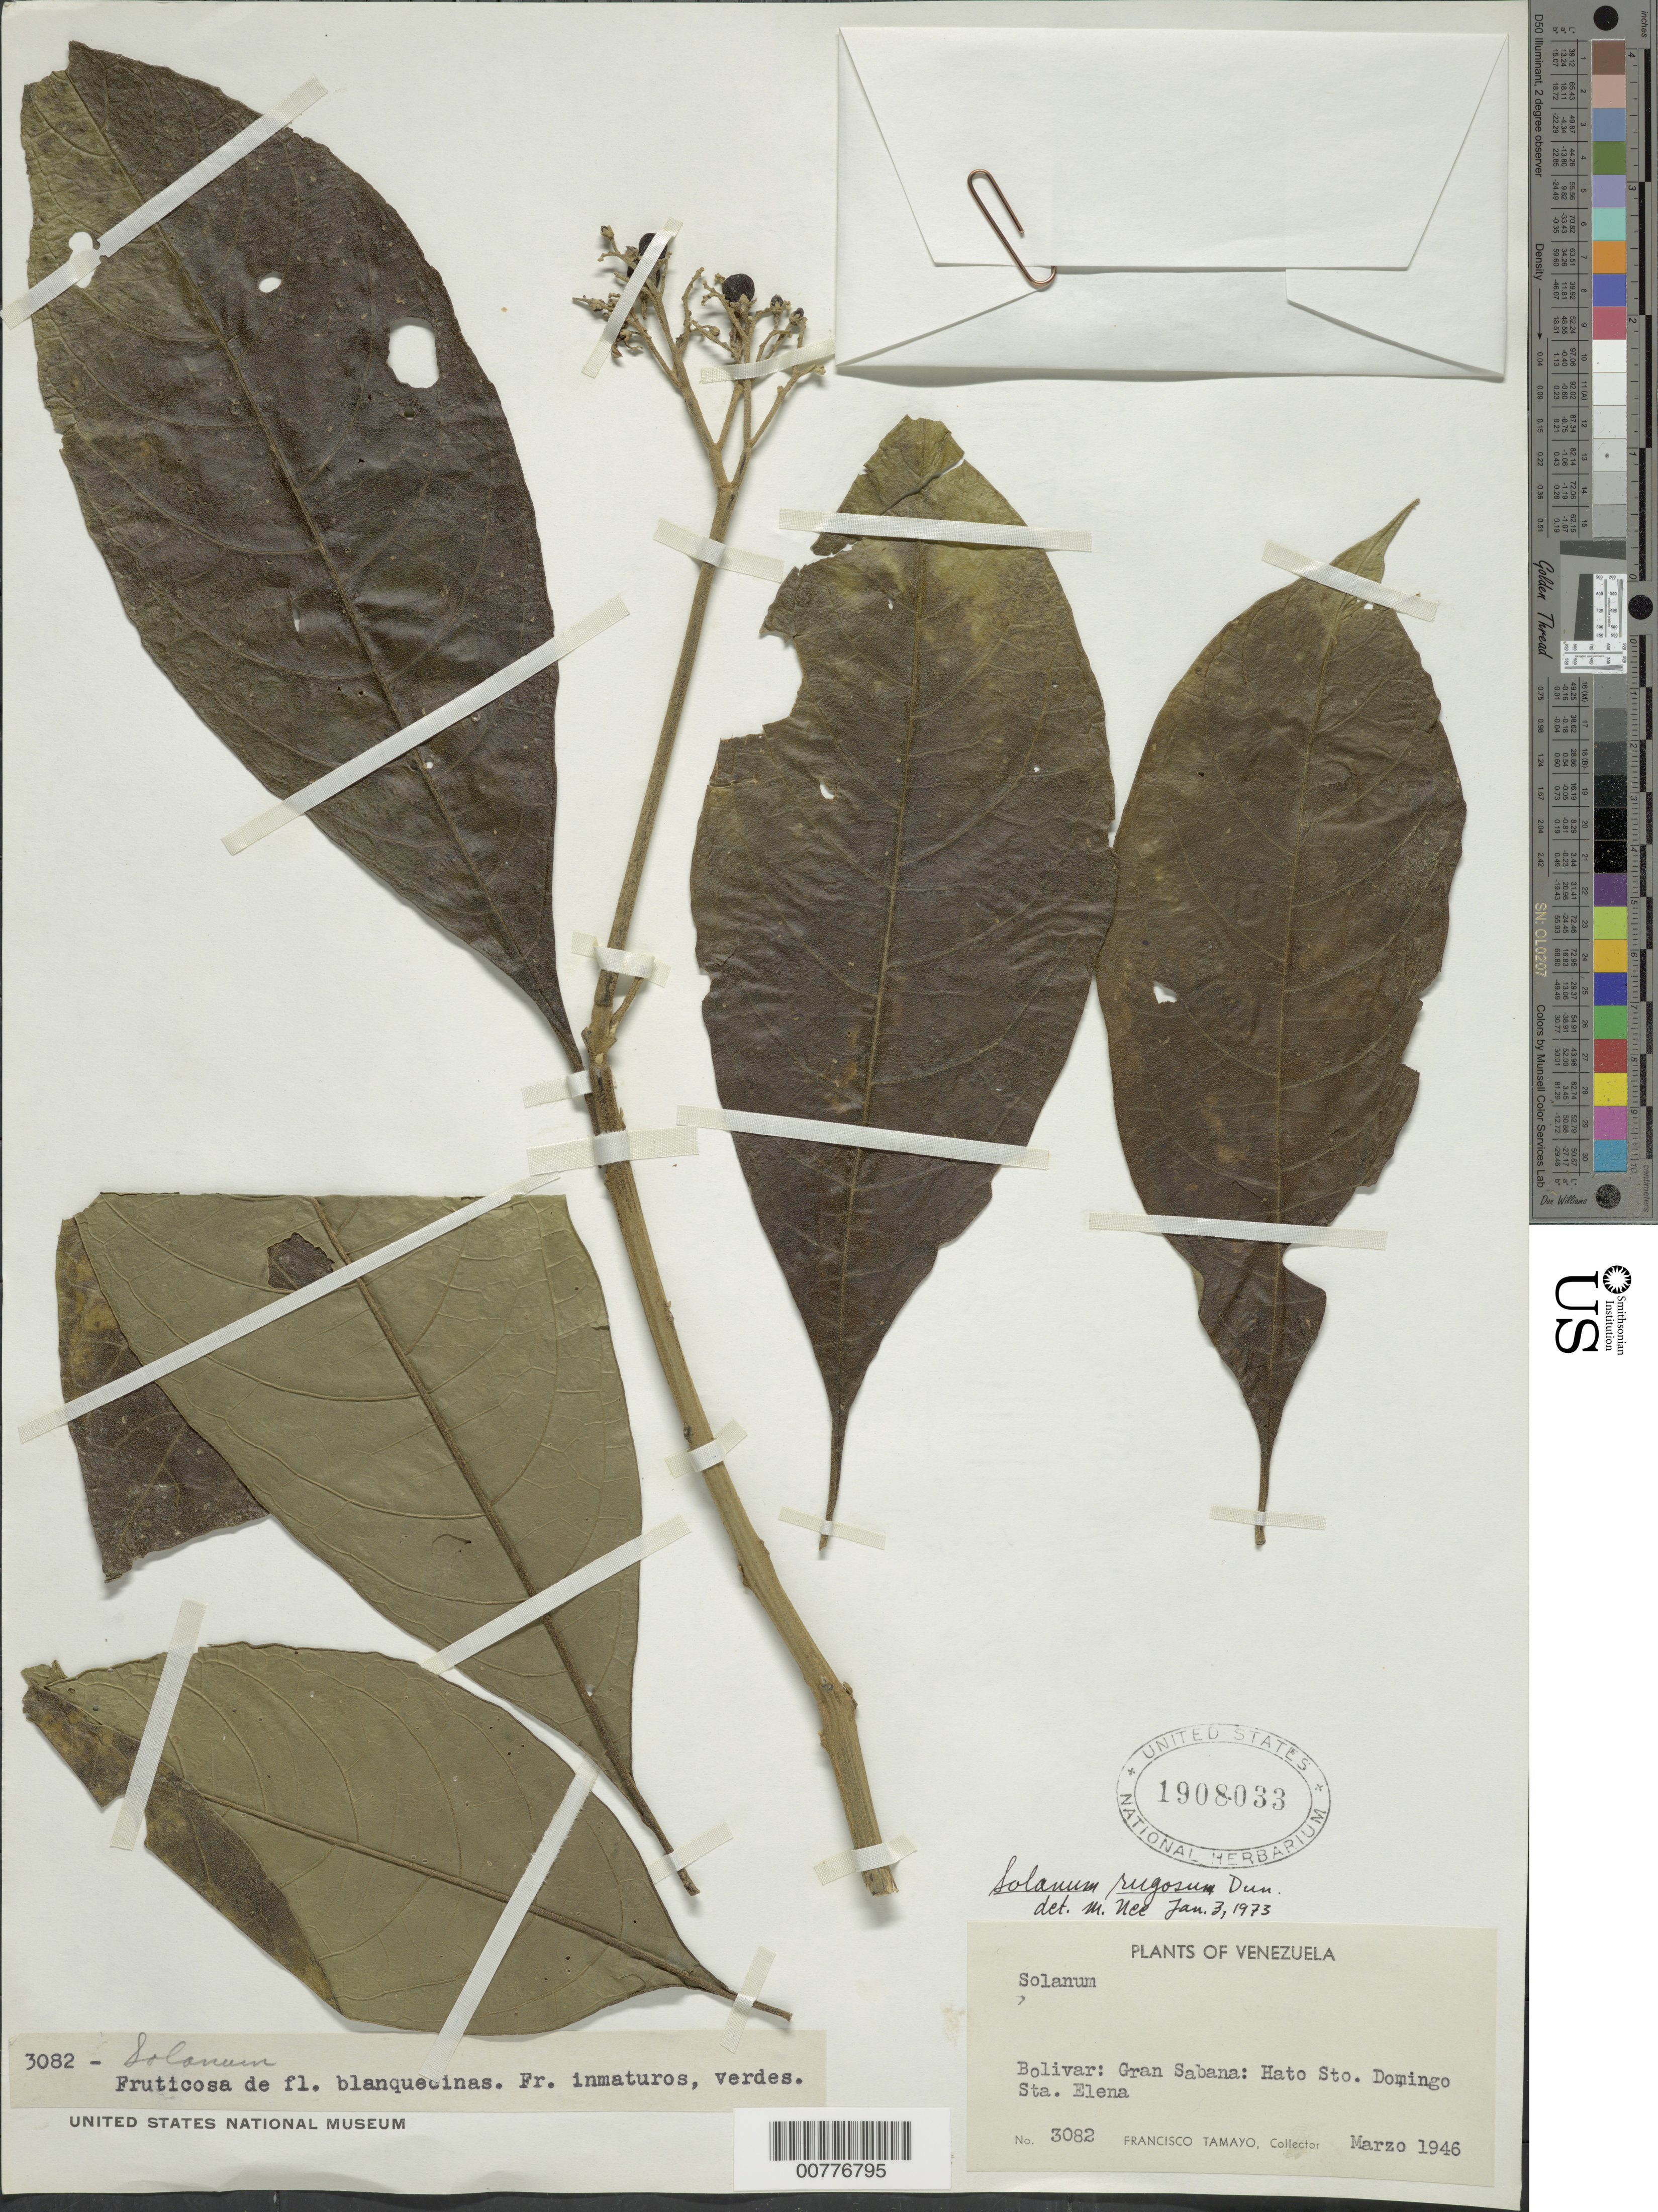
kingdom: Plantae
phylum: Tracheophyta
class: Magnoliopsida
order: Solanales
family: Solanaceae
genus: Solanum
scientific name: Solanum rugosum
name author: Dunal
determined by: Nee, Michael H.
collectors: F. Tamayo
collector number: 3082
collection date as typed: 3 Mar 1946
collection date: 1946-03-03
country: Venezuela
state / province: Bolívar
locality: Gran Sabana, Hato Sto. Domingo, Sta. Elena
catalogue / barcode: US 1908033